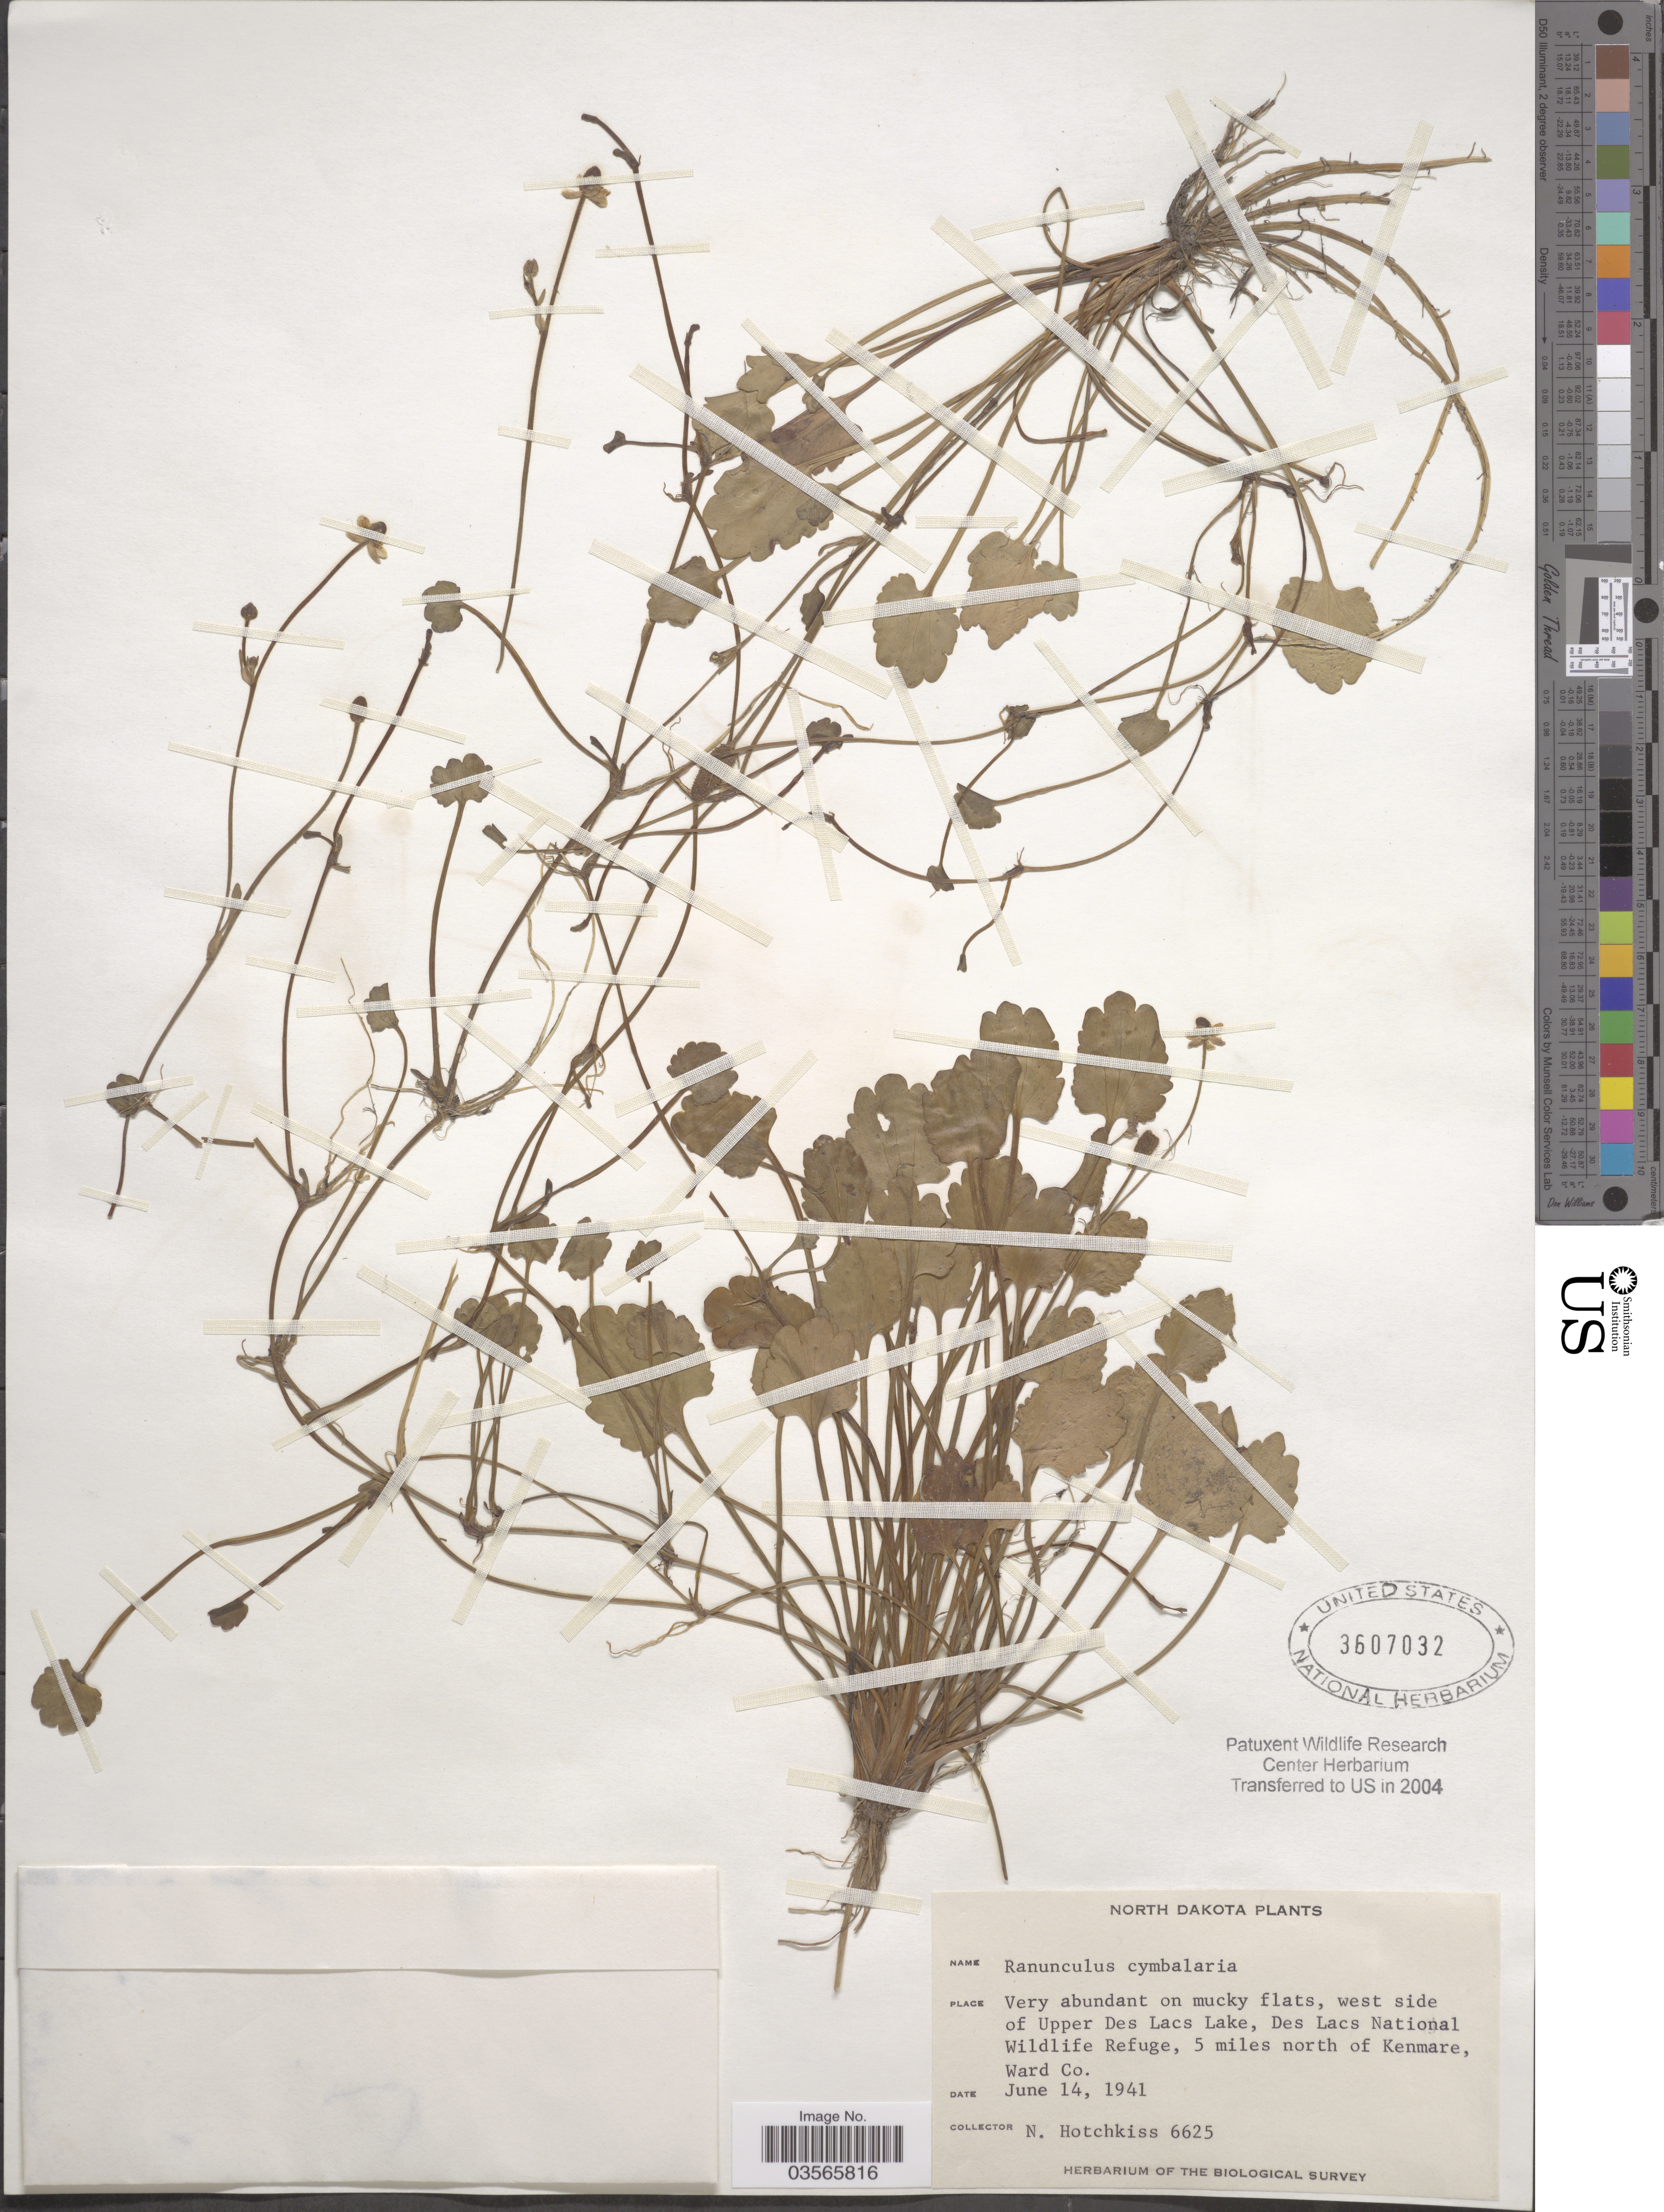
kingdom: Plantae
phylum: Tracheophyta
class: Magnoliopsida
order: Ranunculales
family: Ranunculaceae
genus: Halerpestes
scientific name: Halerpestes cymbalaria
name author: (Pursh) Greene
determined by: Strong, M. T., (US), Smithsonian Institution - National Museum of Natural History (UNITED STATES)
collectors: N. Hotchkiss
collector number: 6625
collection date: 1941-06-14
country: United States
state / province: North Dakota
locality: West side of Upper Des Lacs Lake, Des Lacs National Wildlife Refuge, 5 miles north of Kenmare, Ward Co.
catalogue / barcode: US 3607032